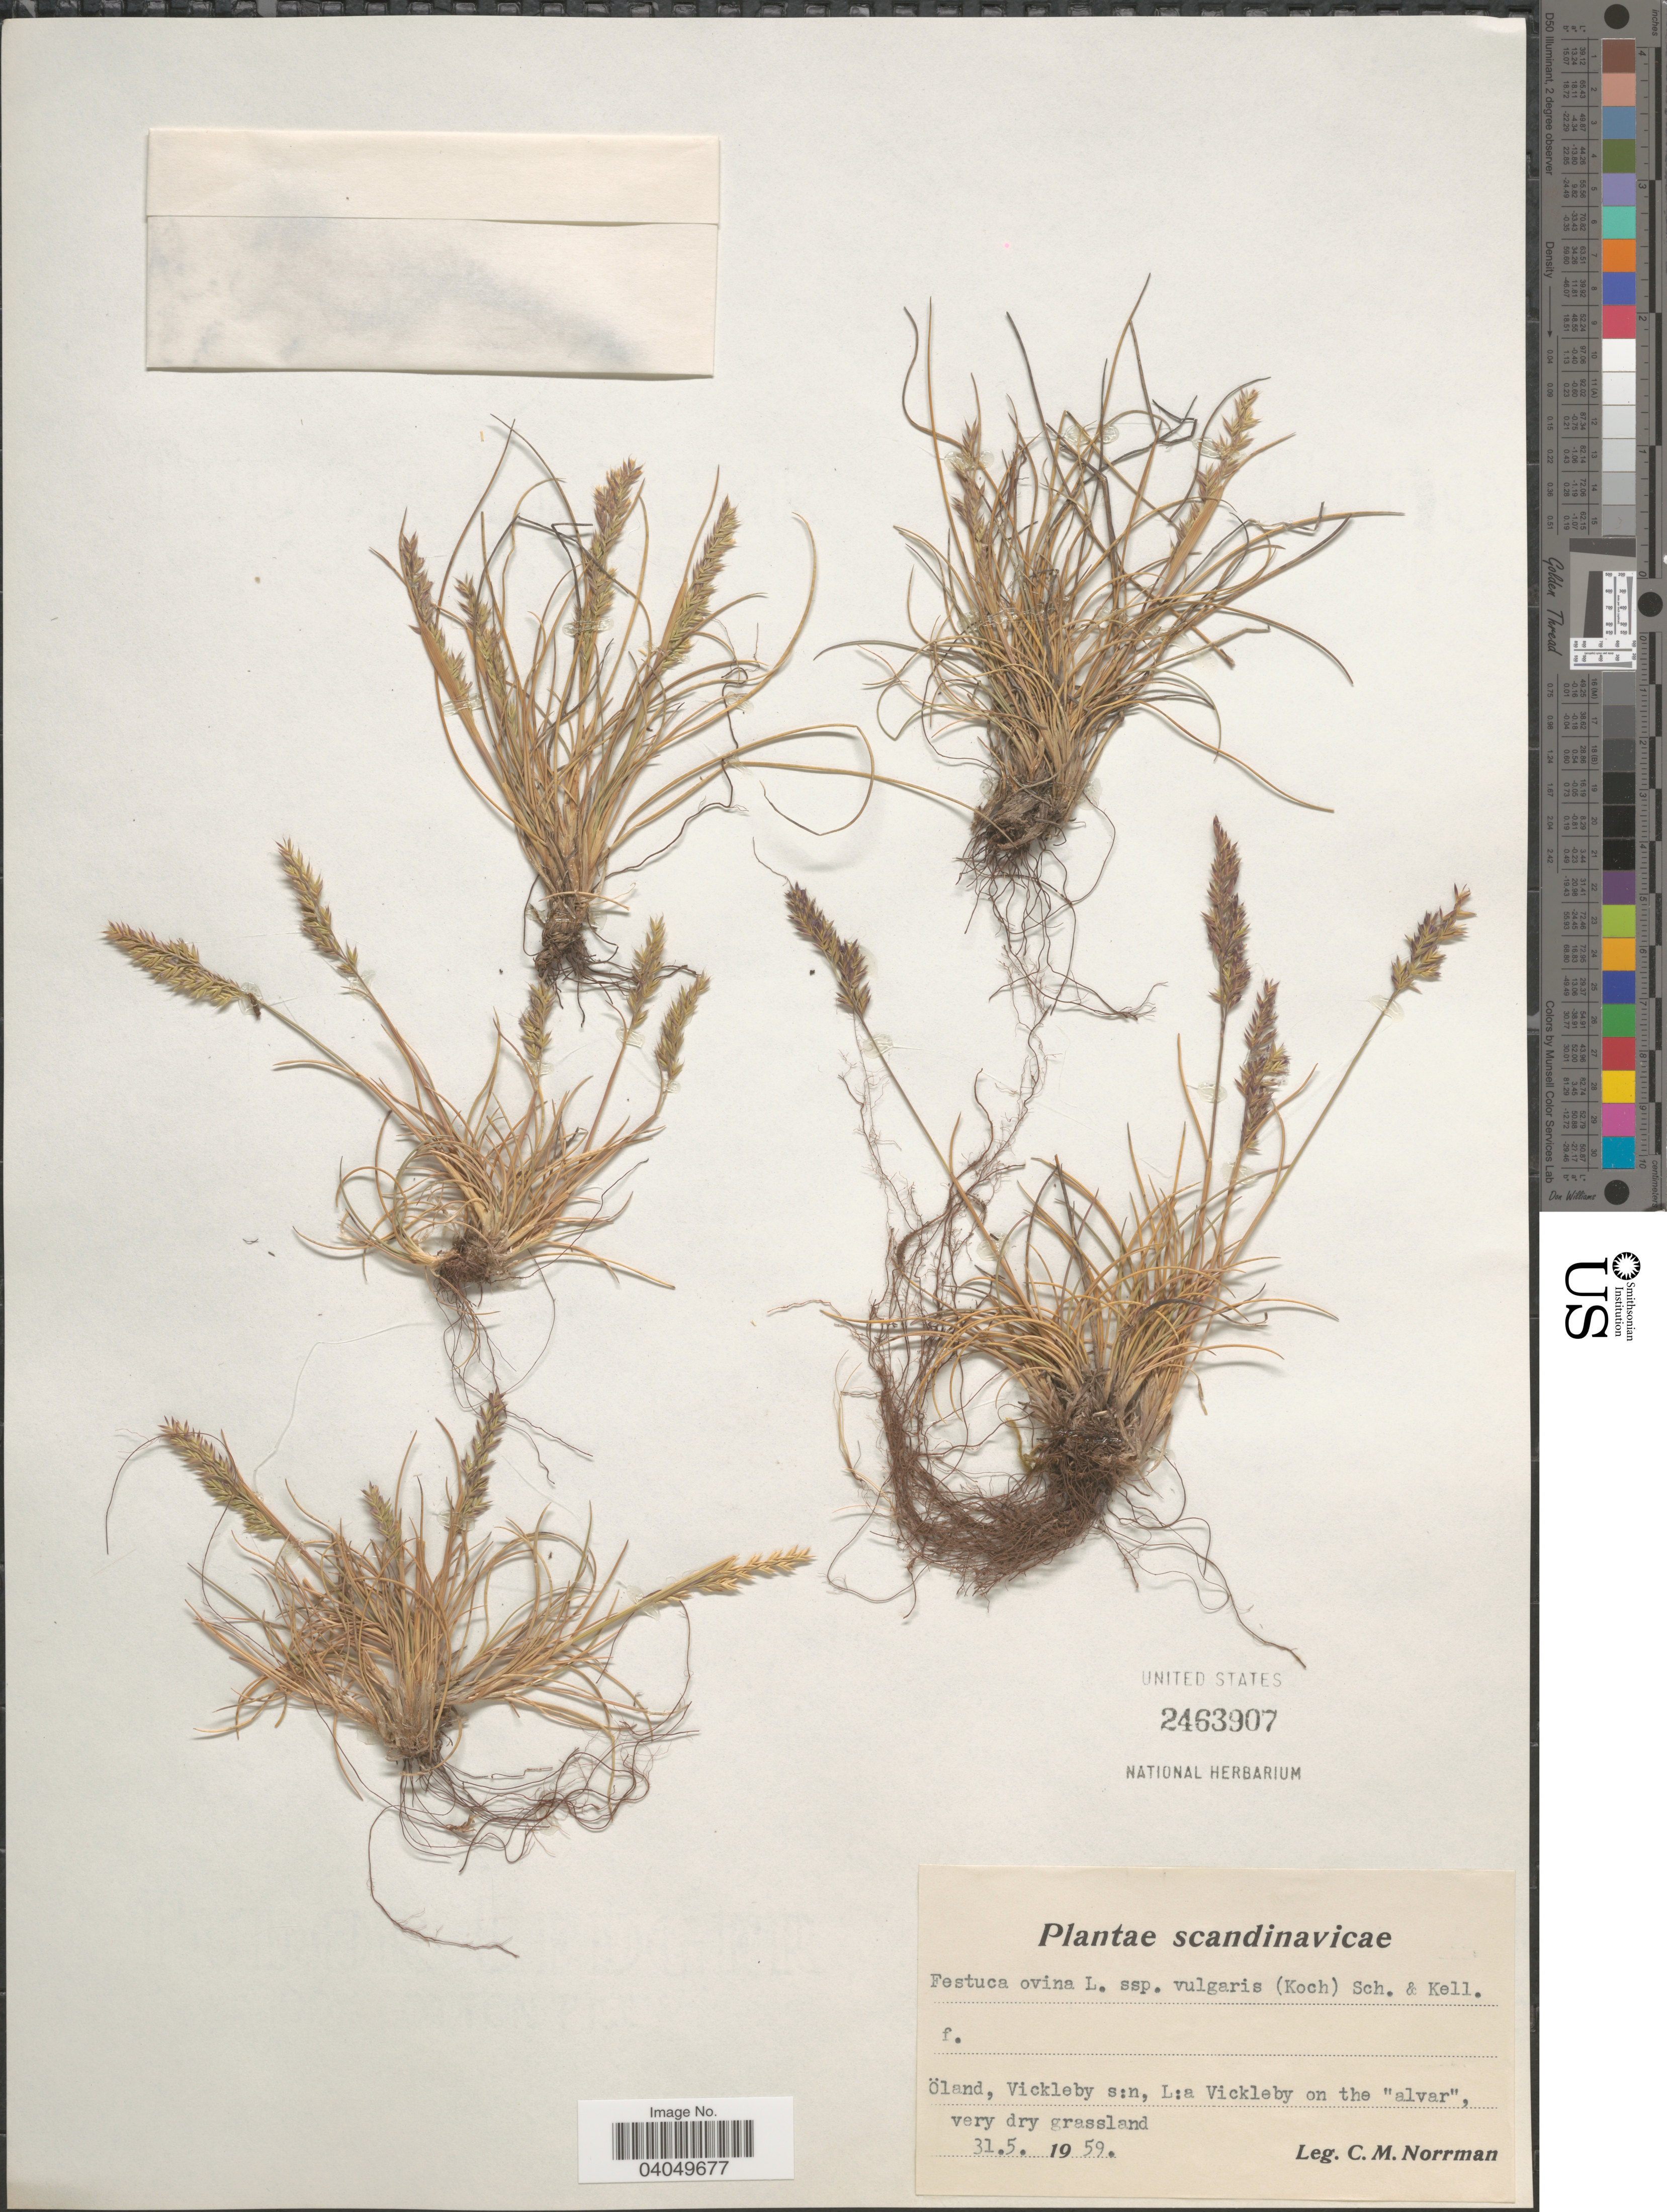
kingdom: Plantae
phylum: Tracheophyta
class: Liliopsida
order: Poales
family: Poaceae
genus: Festuca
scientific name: Festuca ovina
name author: L.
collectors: C. Norrman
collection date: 1959-05-31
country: Sweden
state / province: Kalmar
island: Oland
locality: Scandinavicae. Öland, Vickleby, L:a Vickleby on the "alvar", very dry grassland.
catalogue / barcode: US 2463907